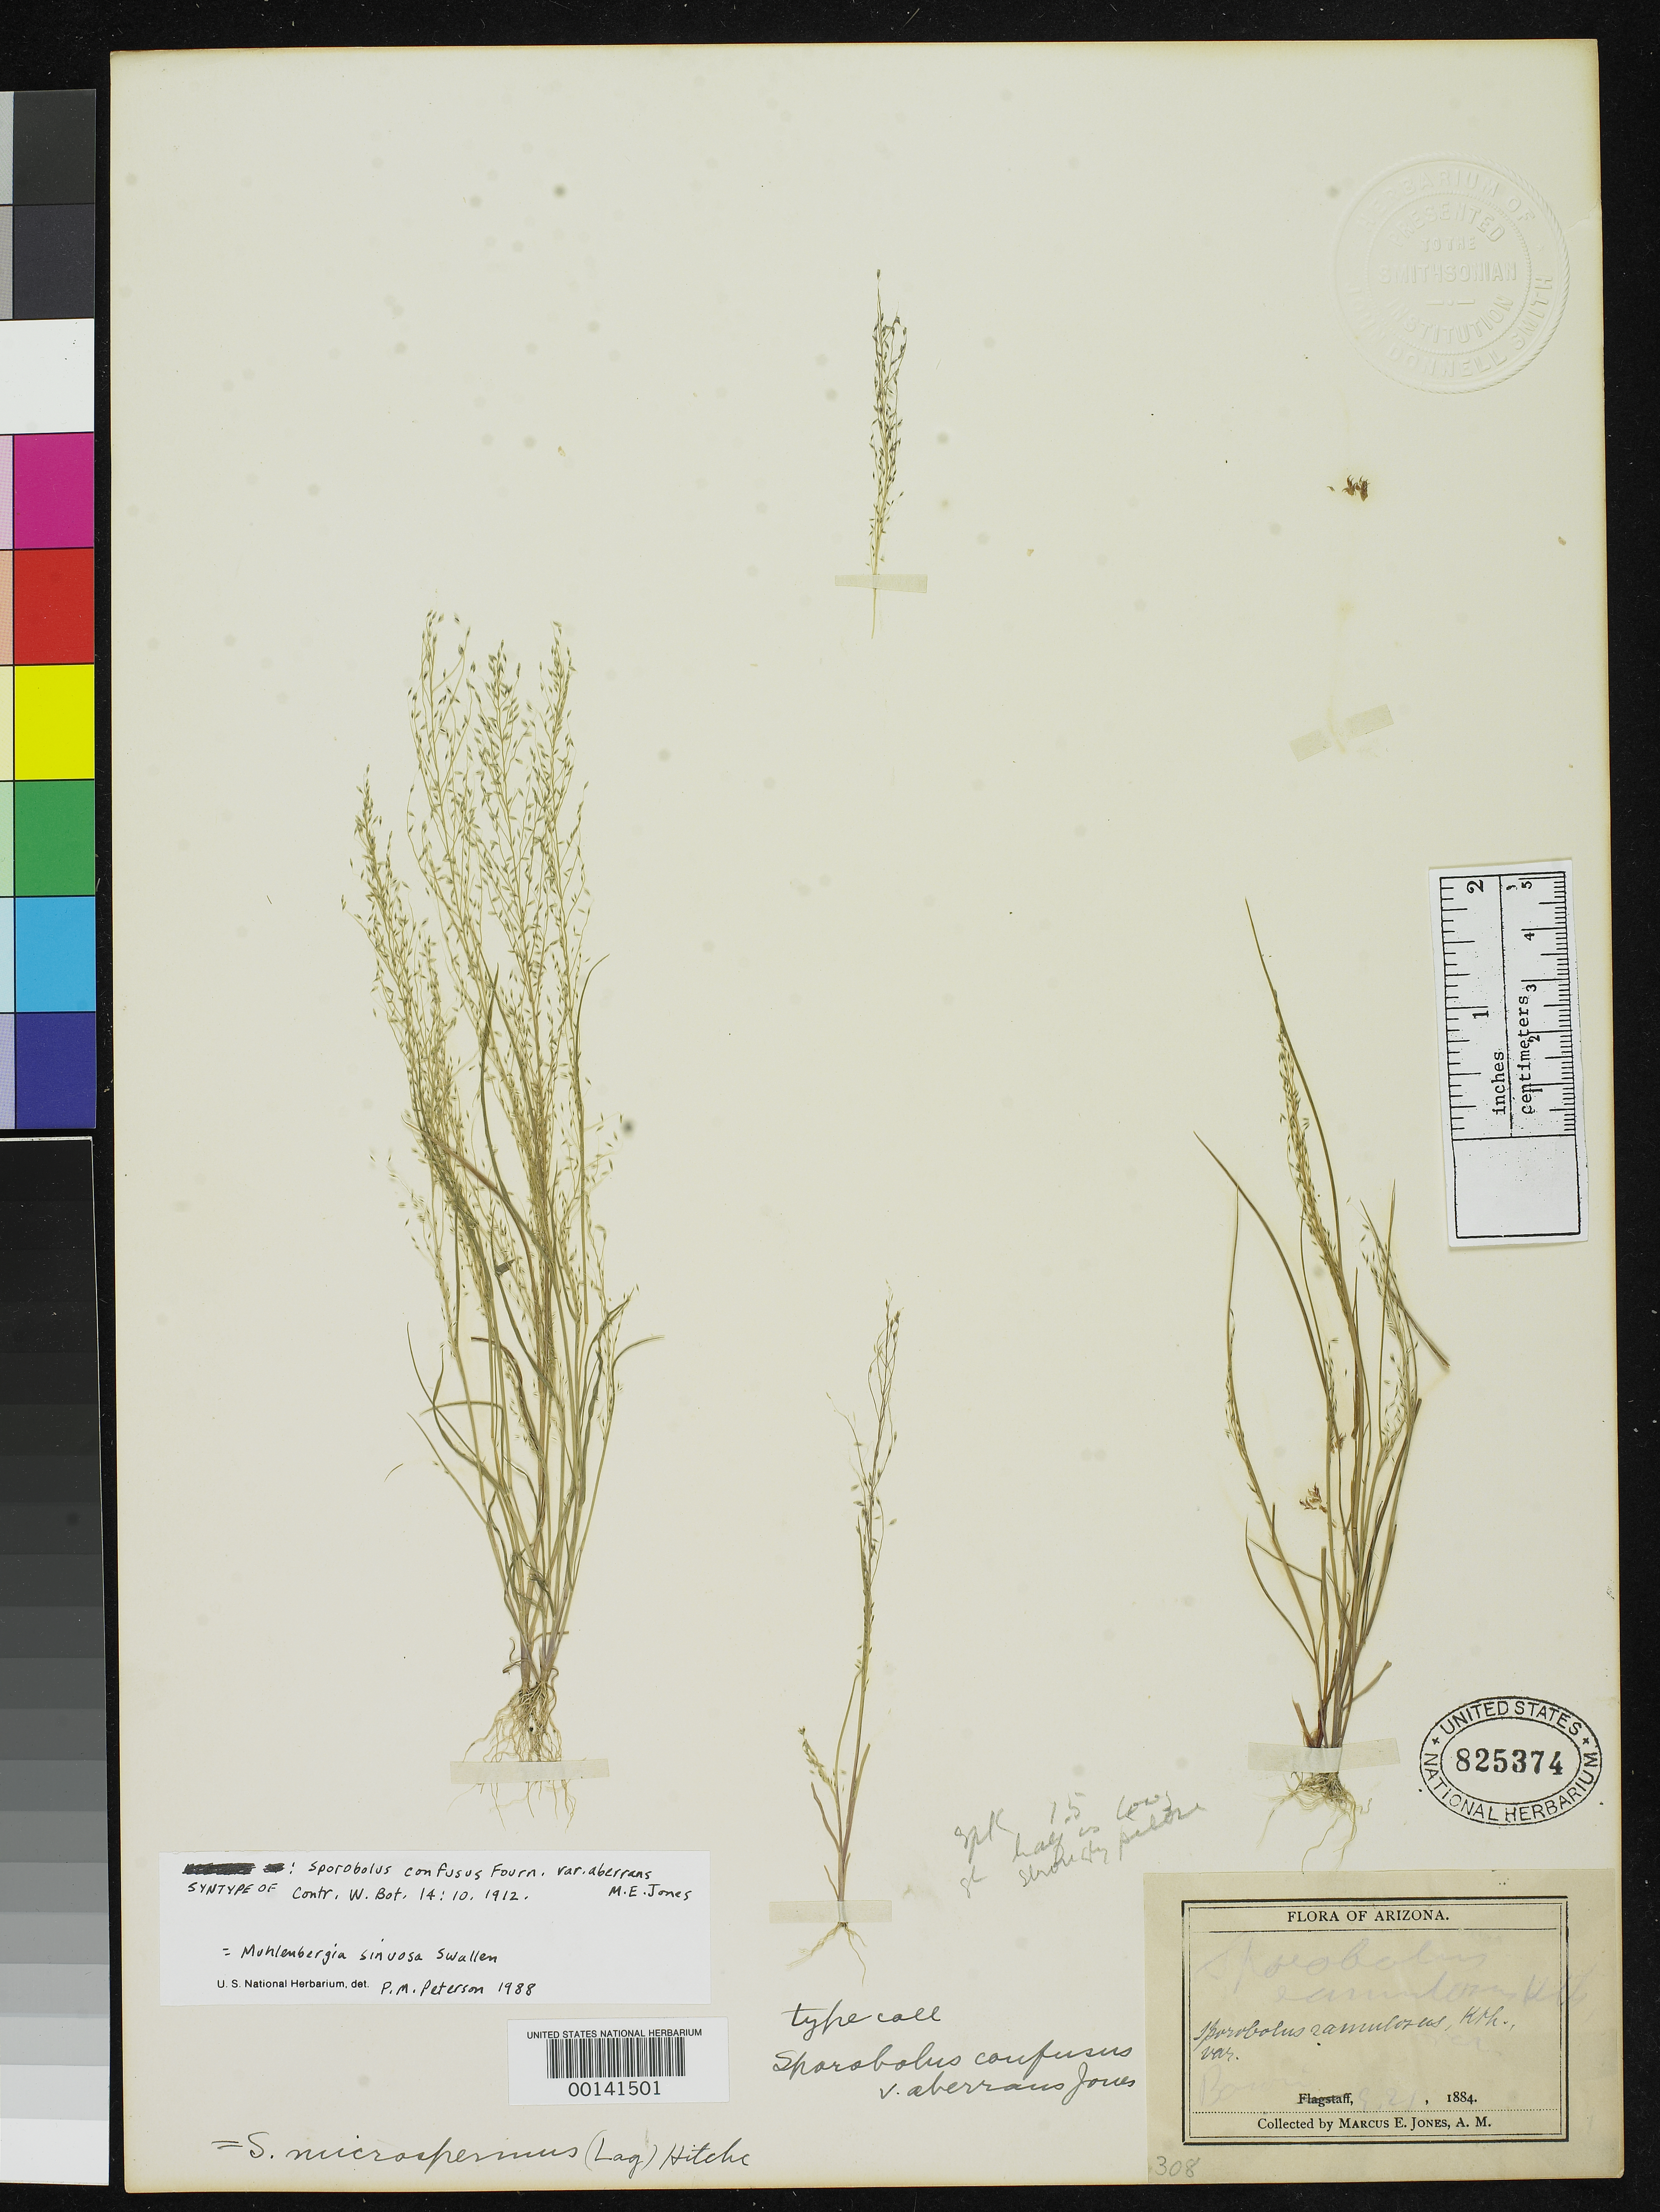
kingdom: Plantae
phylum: Tracheophyta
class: Liliopsida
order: Poales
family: Poaceae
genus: Sporobolus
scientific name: Sporobolus confusus var. aberrans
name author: M.E. Jones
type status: Lectotype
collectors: M. E. Jones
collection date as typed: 21 Aug 1884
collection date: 1884-08-21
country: United States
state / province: Arizona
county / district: Bowie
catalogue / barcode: US 825374